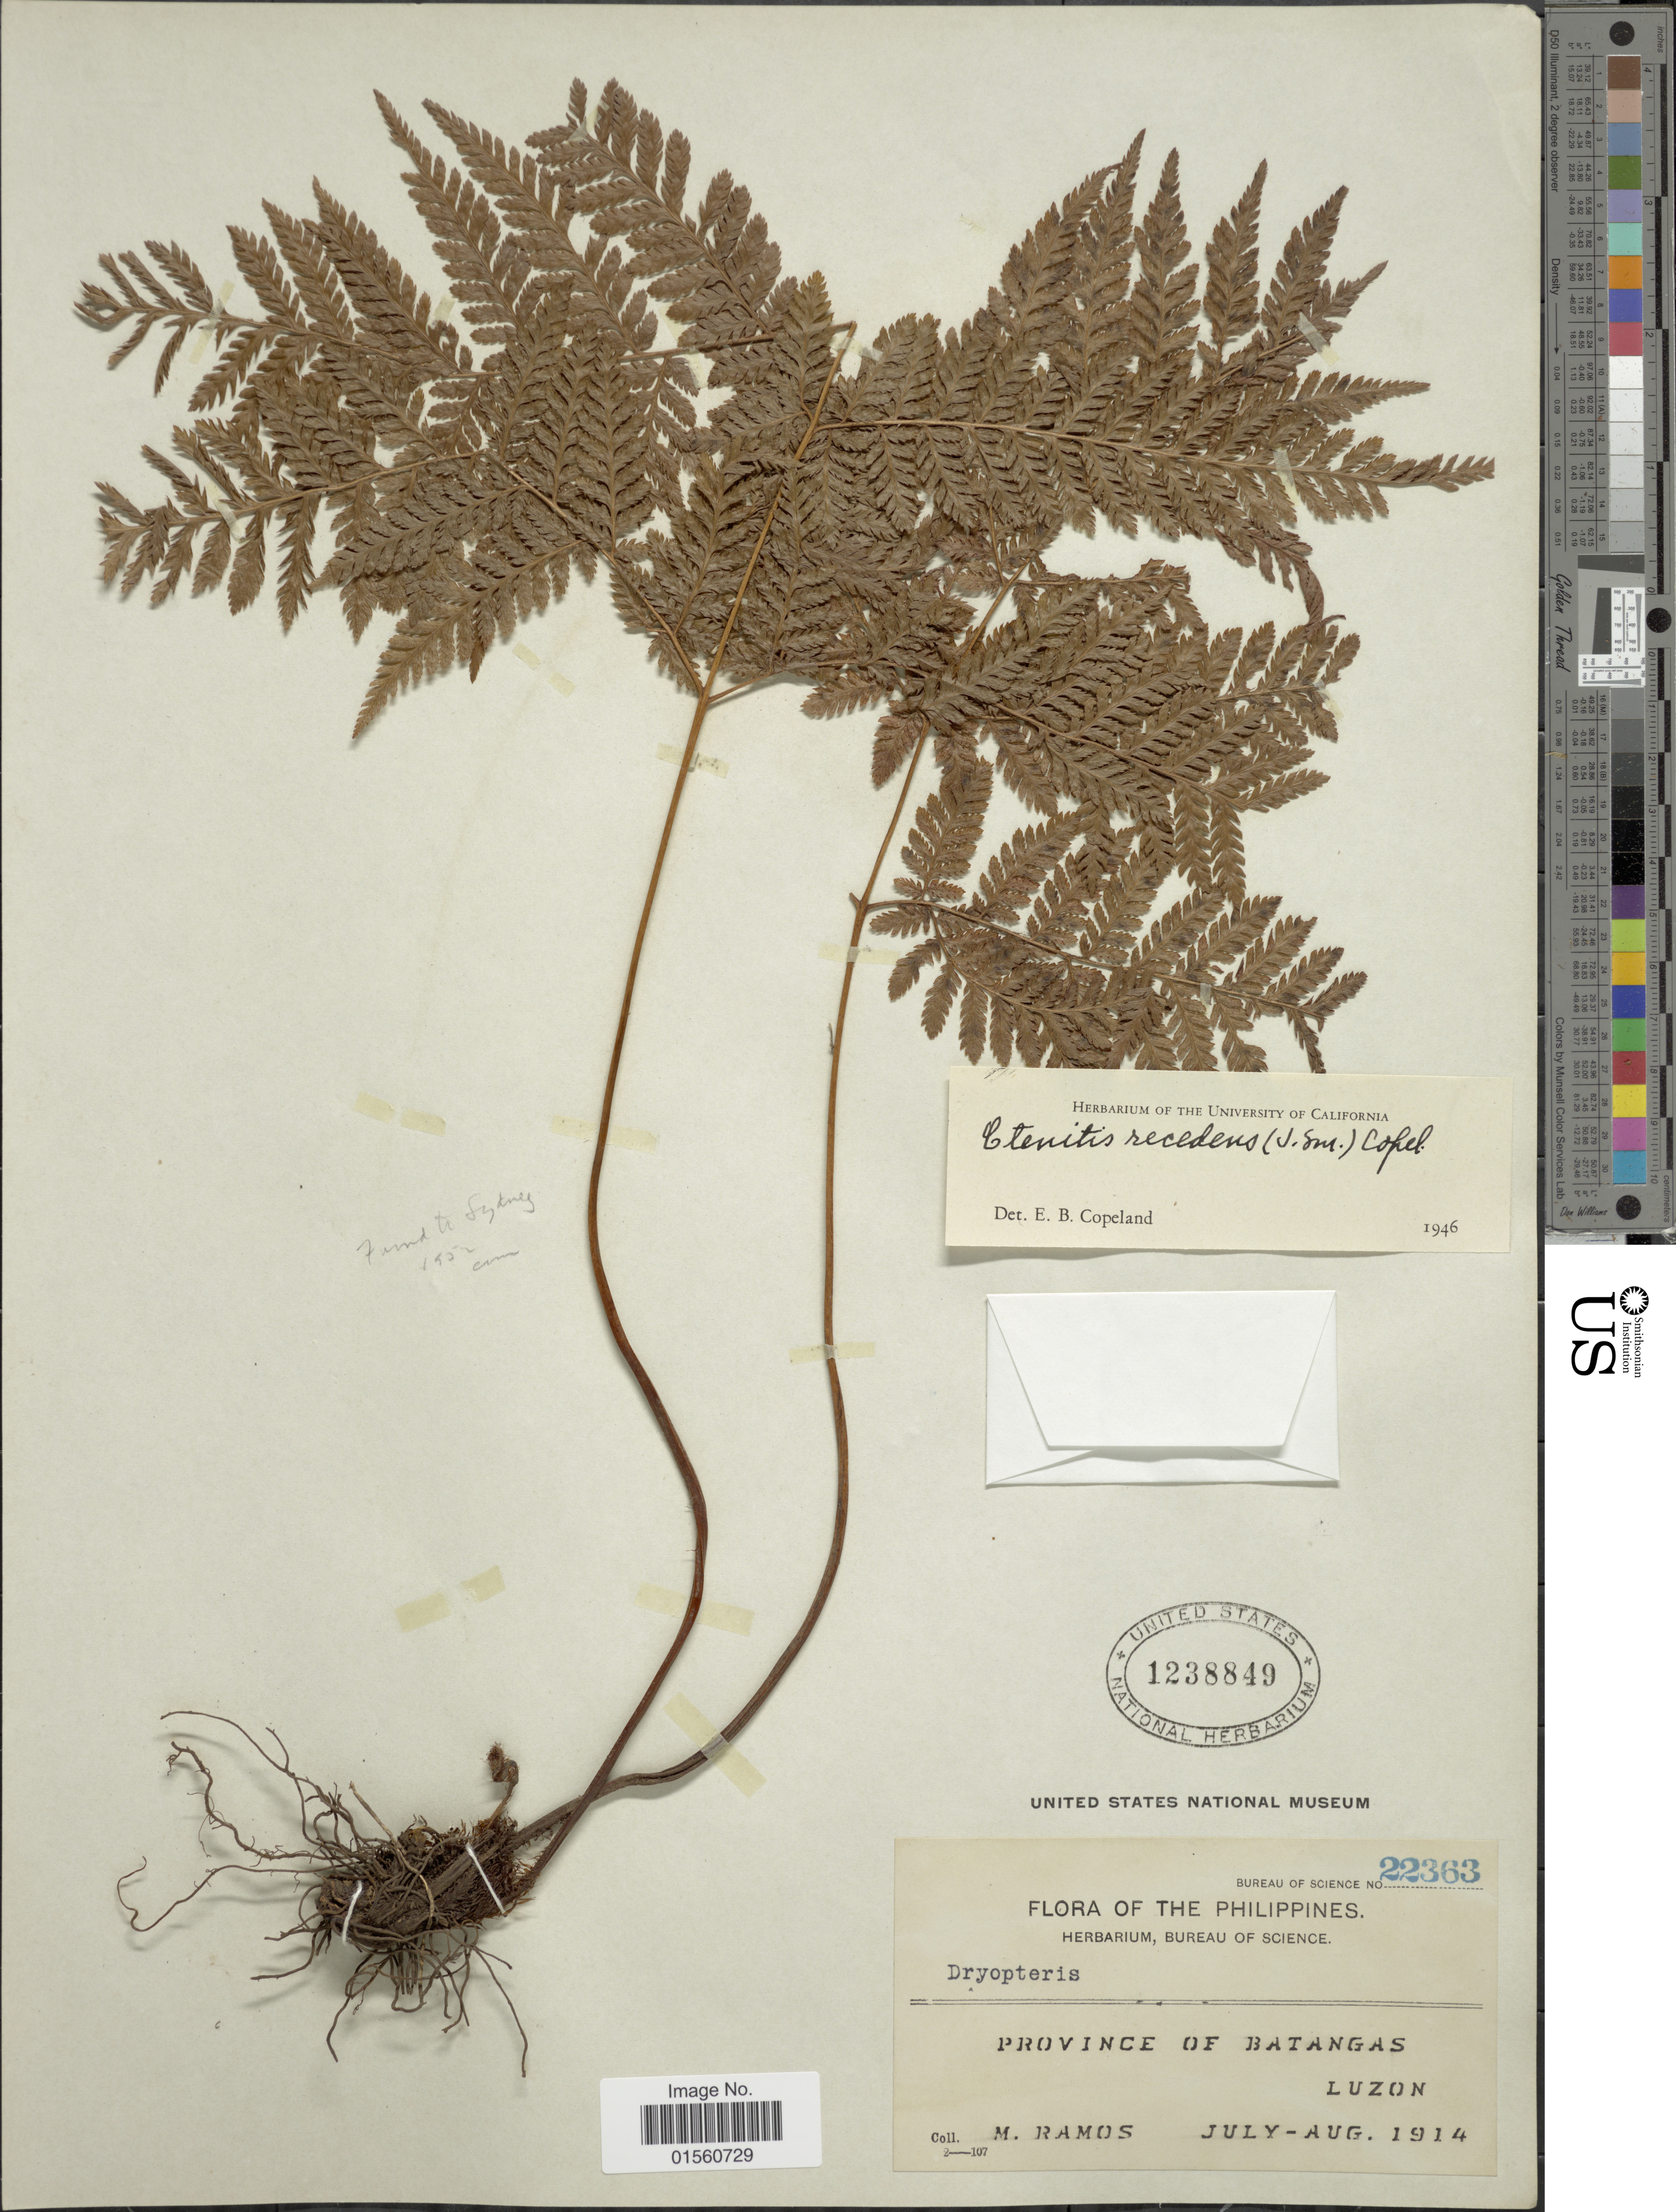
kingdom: Plantae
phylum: Tracheophyta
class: Polypodiopsida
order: Polypodiales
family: Dryopteridaceae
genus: Lastreopsis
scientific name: Lastreopsis tenera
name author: (R. Br.) Tindale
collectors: M. Ramos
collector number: Bureau of Science 22363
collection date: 1914-07/1914-08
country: Philippines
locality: Province of Batangas, Luzon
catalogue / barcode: US 1238849